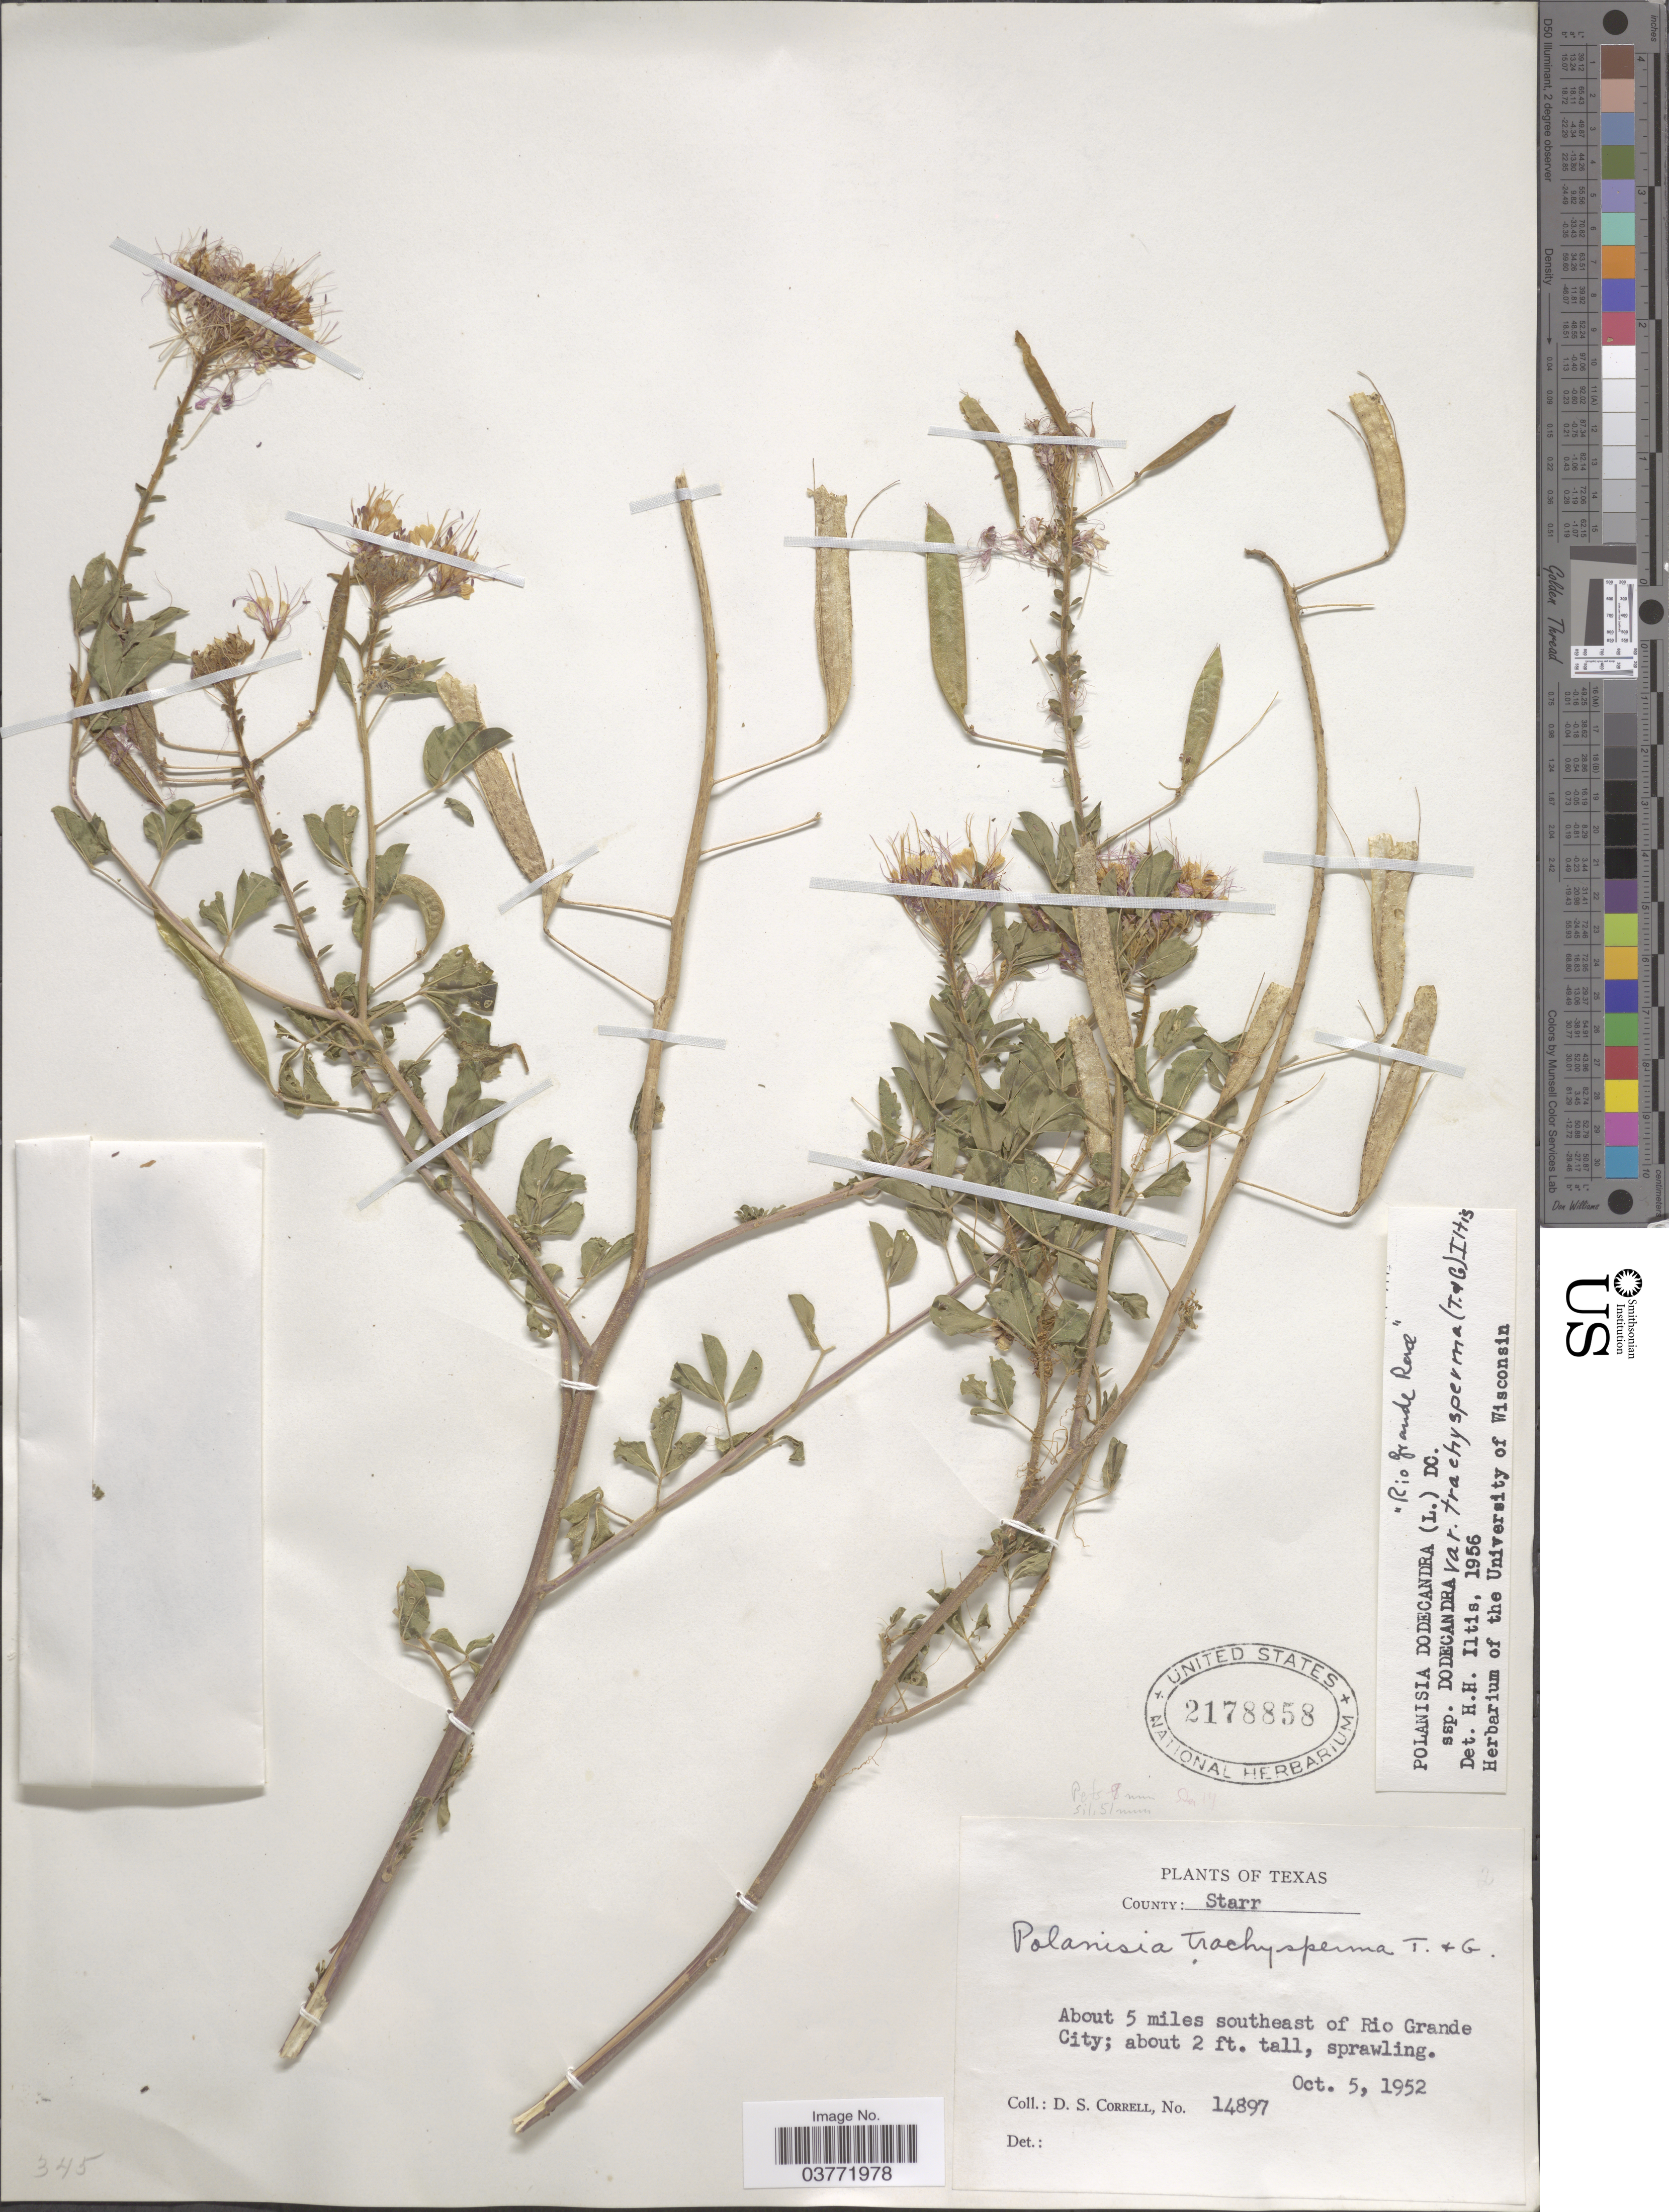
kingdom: Plantae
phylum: Tracheophyta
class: Magnoliopsida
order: Brassicales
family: Cleomaceae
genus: Polanisia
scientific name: Polanisia trachysperma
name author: Torr. & A. Gray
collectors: D. S. Correll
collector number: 14897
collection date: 1952-10-05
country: United States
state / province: Texas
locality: County: Starr. About 5 miles southeast of Rio Grande City.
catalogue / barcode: US 2178858